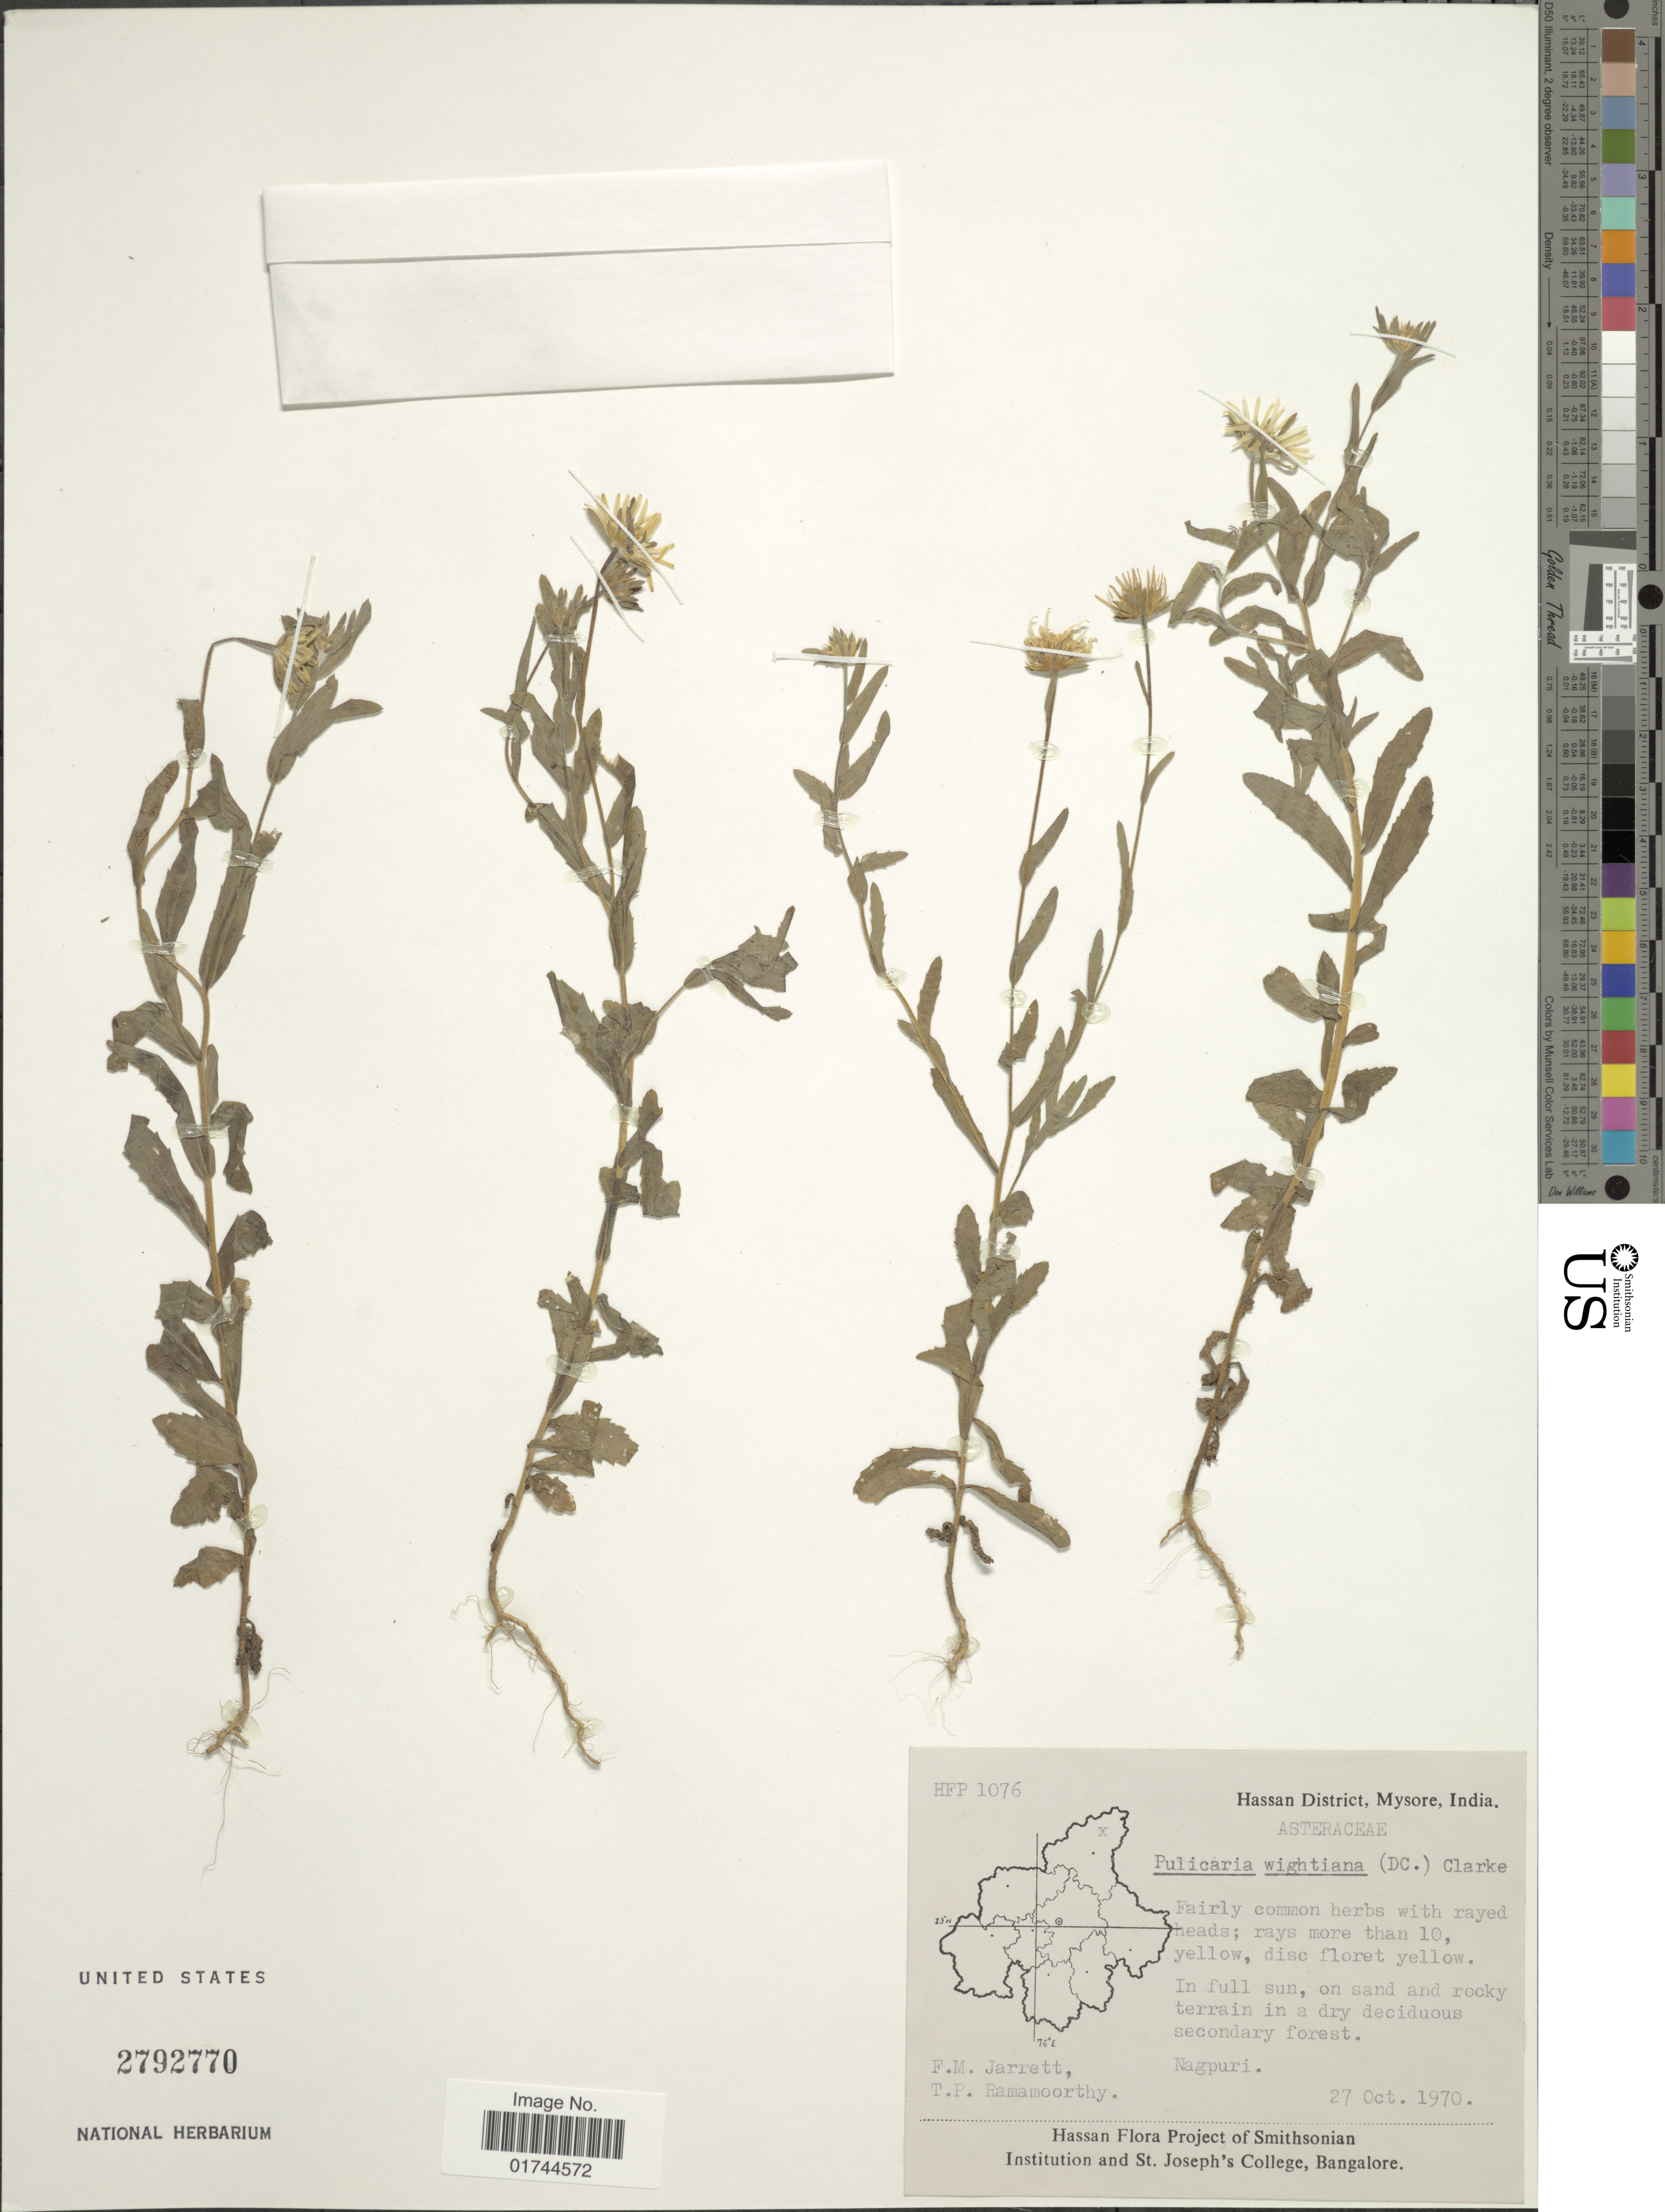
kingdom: Plantae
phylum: Tracheophyta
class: Magnoliopsida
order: Asterales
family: Asteraceae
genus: Pulicaria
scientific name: Pulicaria wightiana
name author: (DC.) C.B. Clarke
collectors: F. M. Jarrett & T. P. Ramamoorthy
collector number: HFP1076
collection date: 1970-10-27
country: India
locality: Hassan District, Mysore, Nagpuri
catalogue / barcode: US 2792770